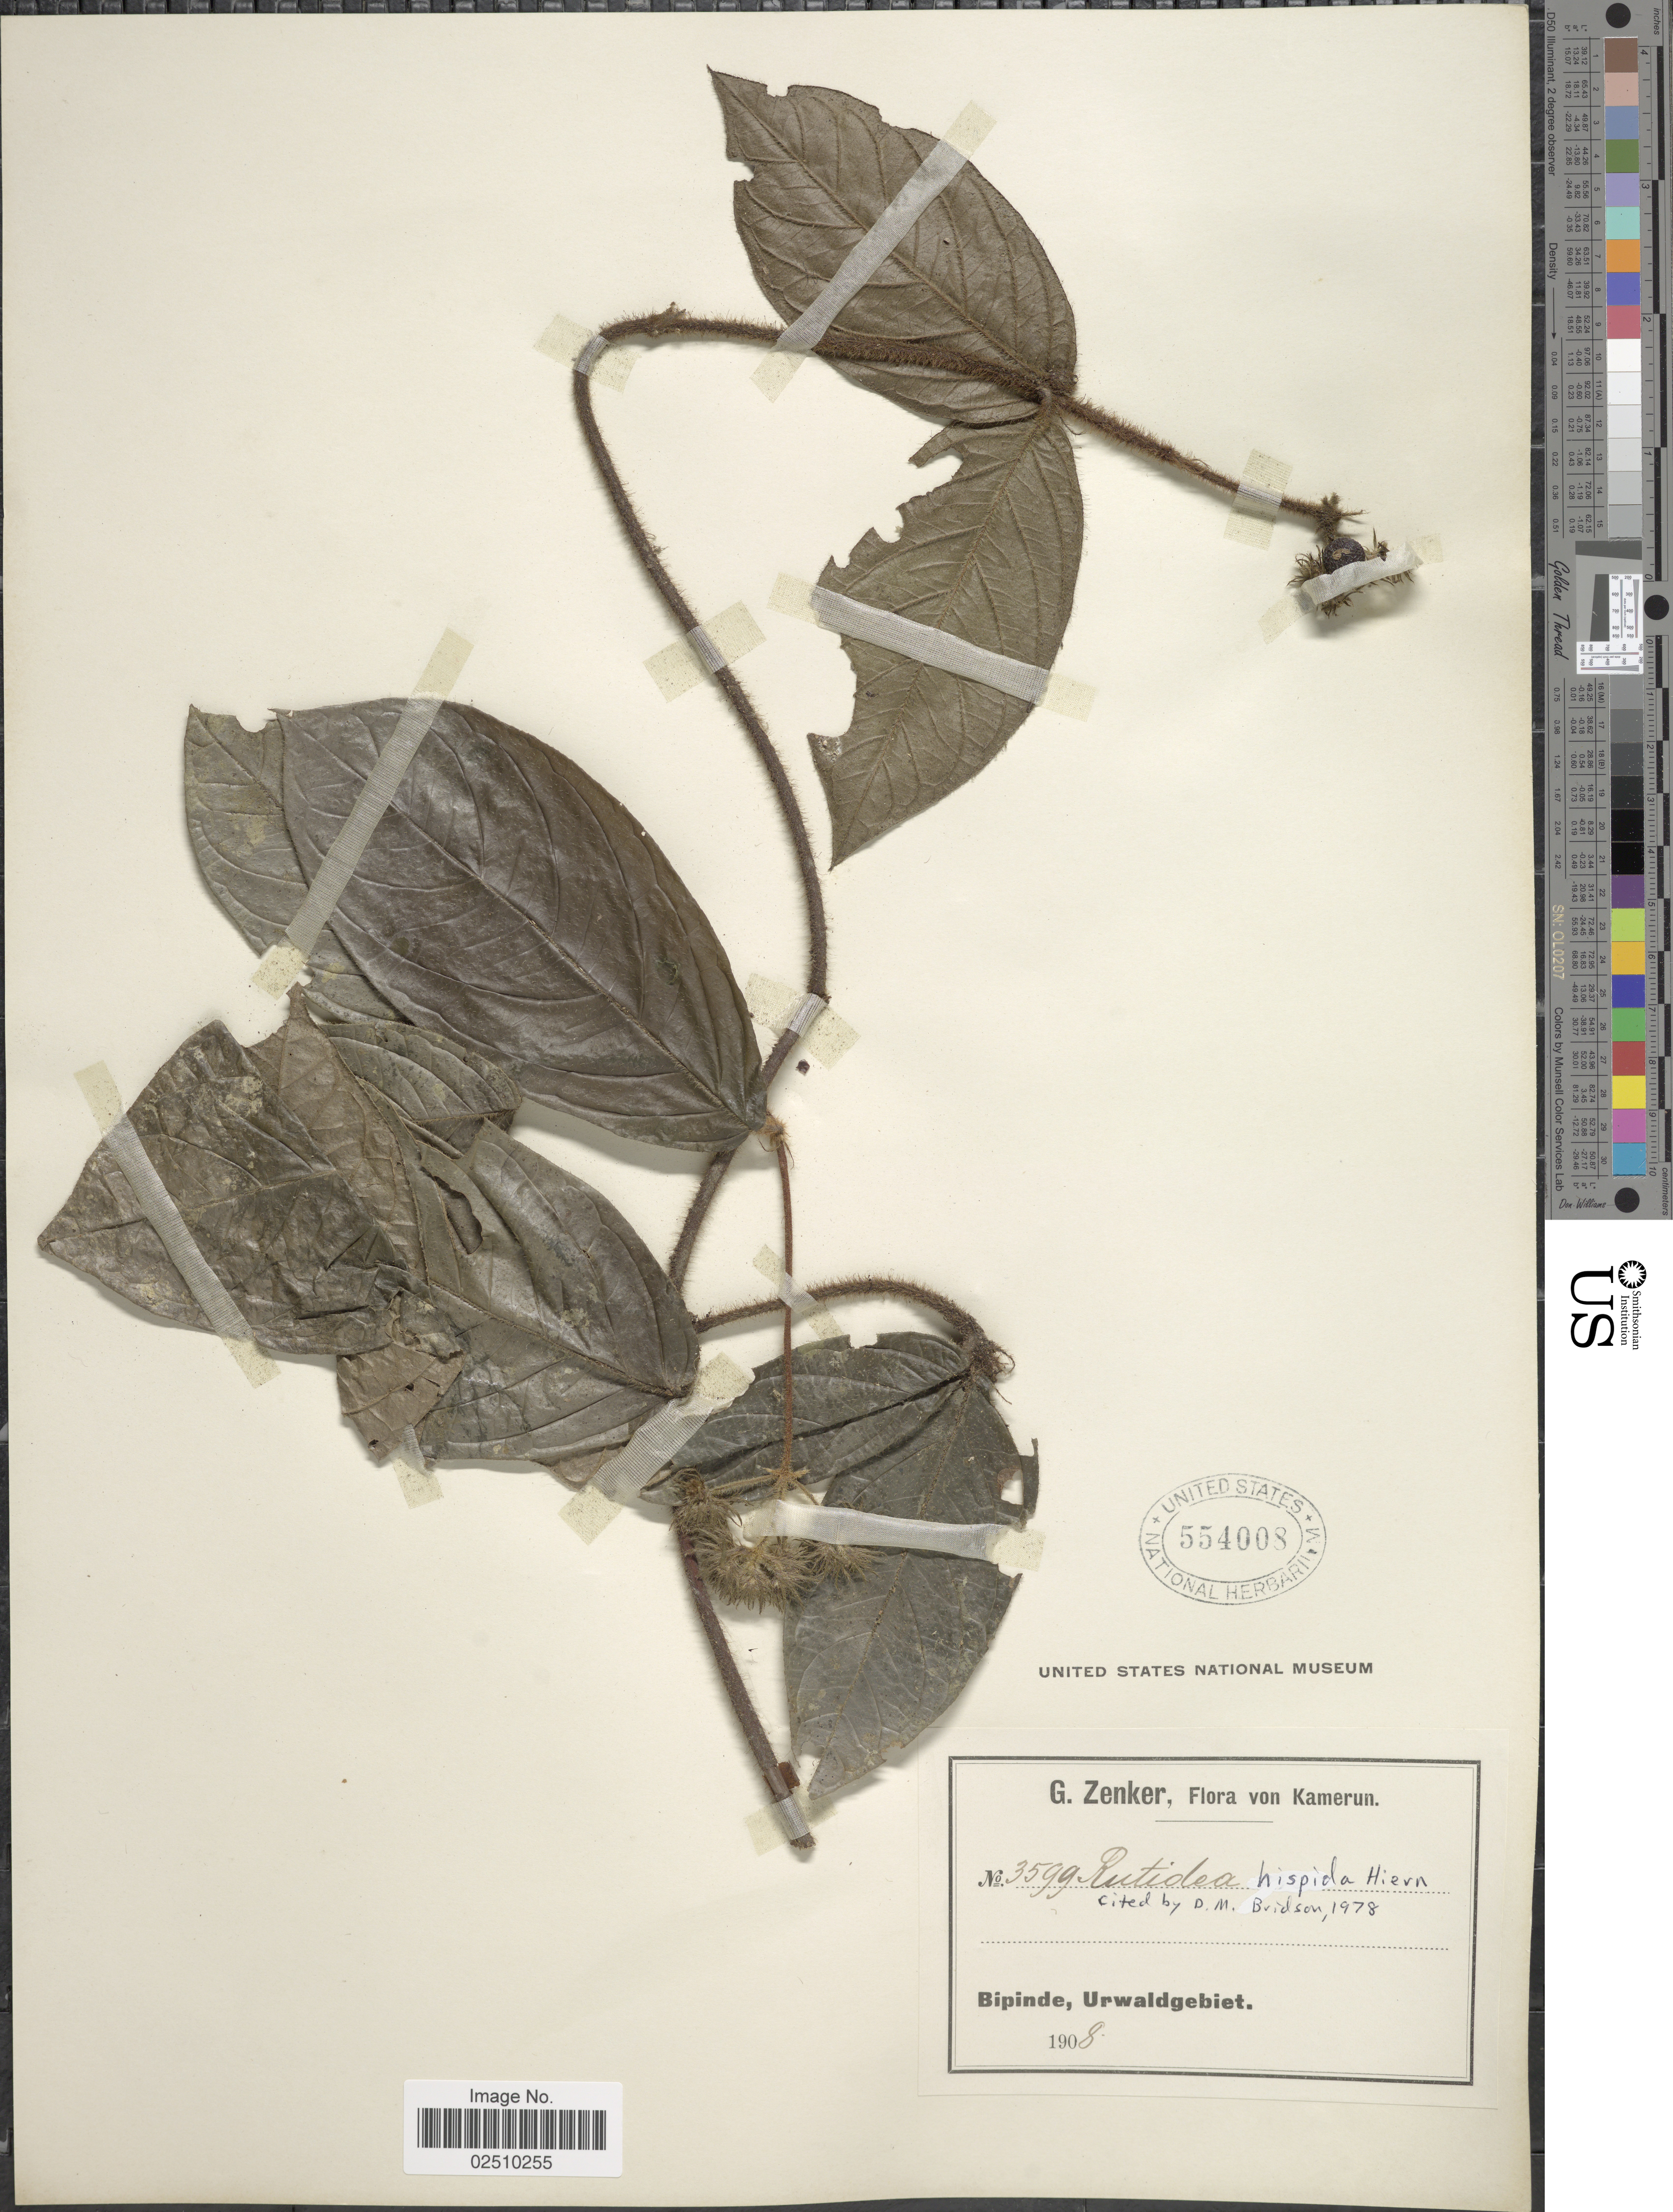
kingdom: Plantae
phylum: Tracheophyta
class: Magnoliopsida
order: Gentianales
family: Rubiaceae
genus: Rutidea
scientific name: Rutidea hispida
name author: Hiern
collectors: G. A. Zenker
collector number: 3599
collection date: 1908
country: Cameroon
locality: Kamerun. Bipinde, Urwaldgebiet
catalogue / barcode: US 554008